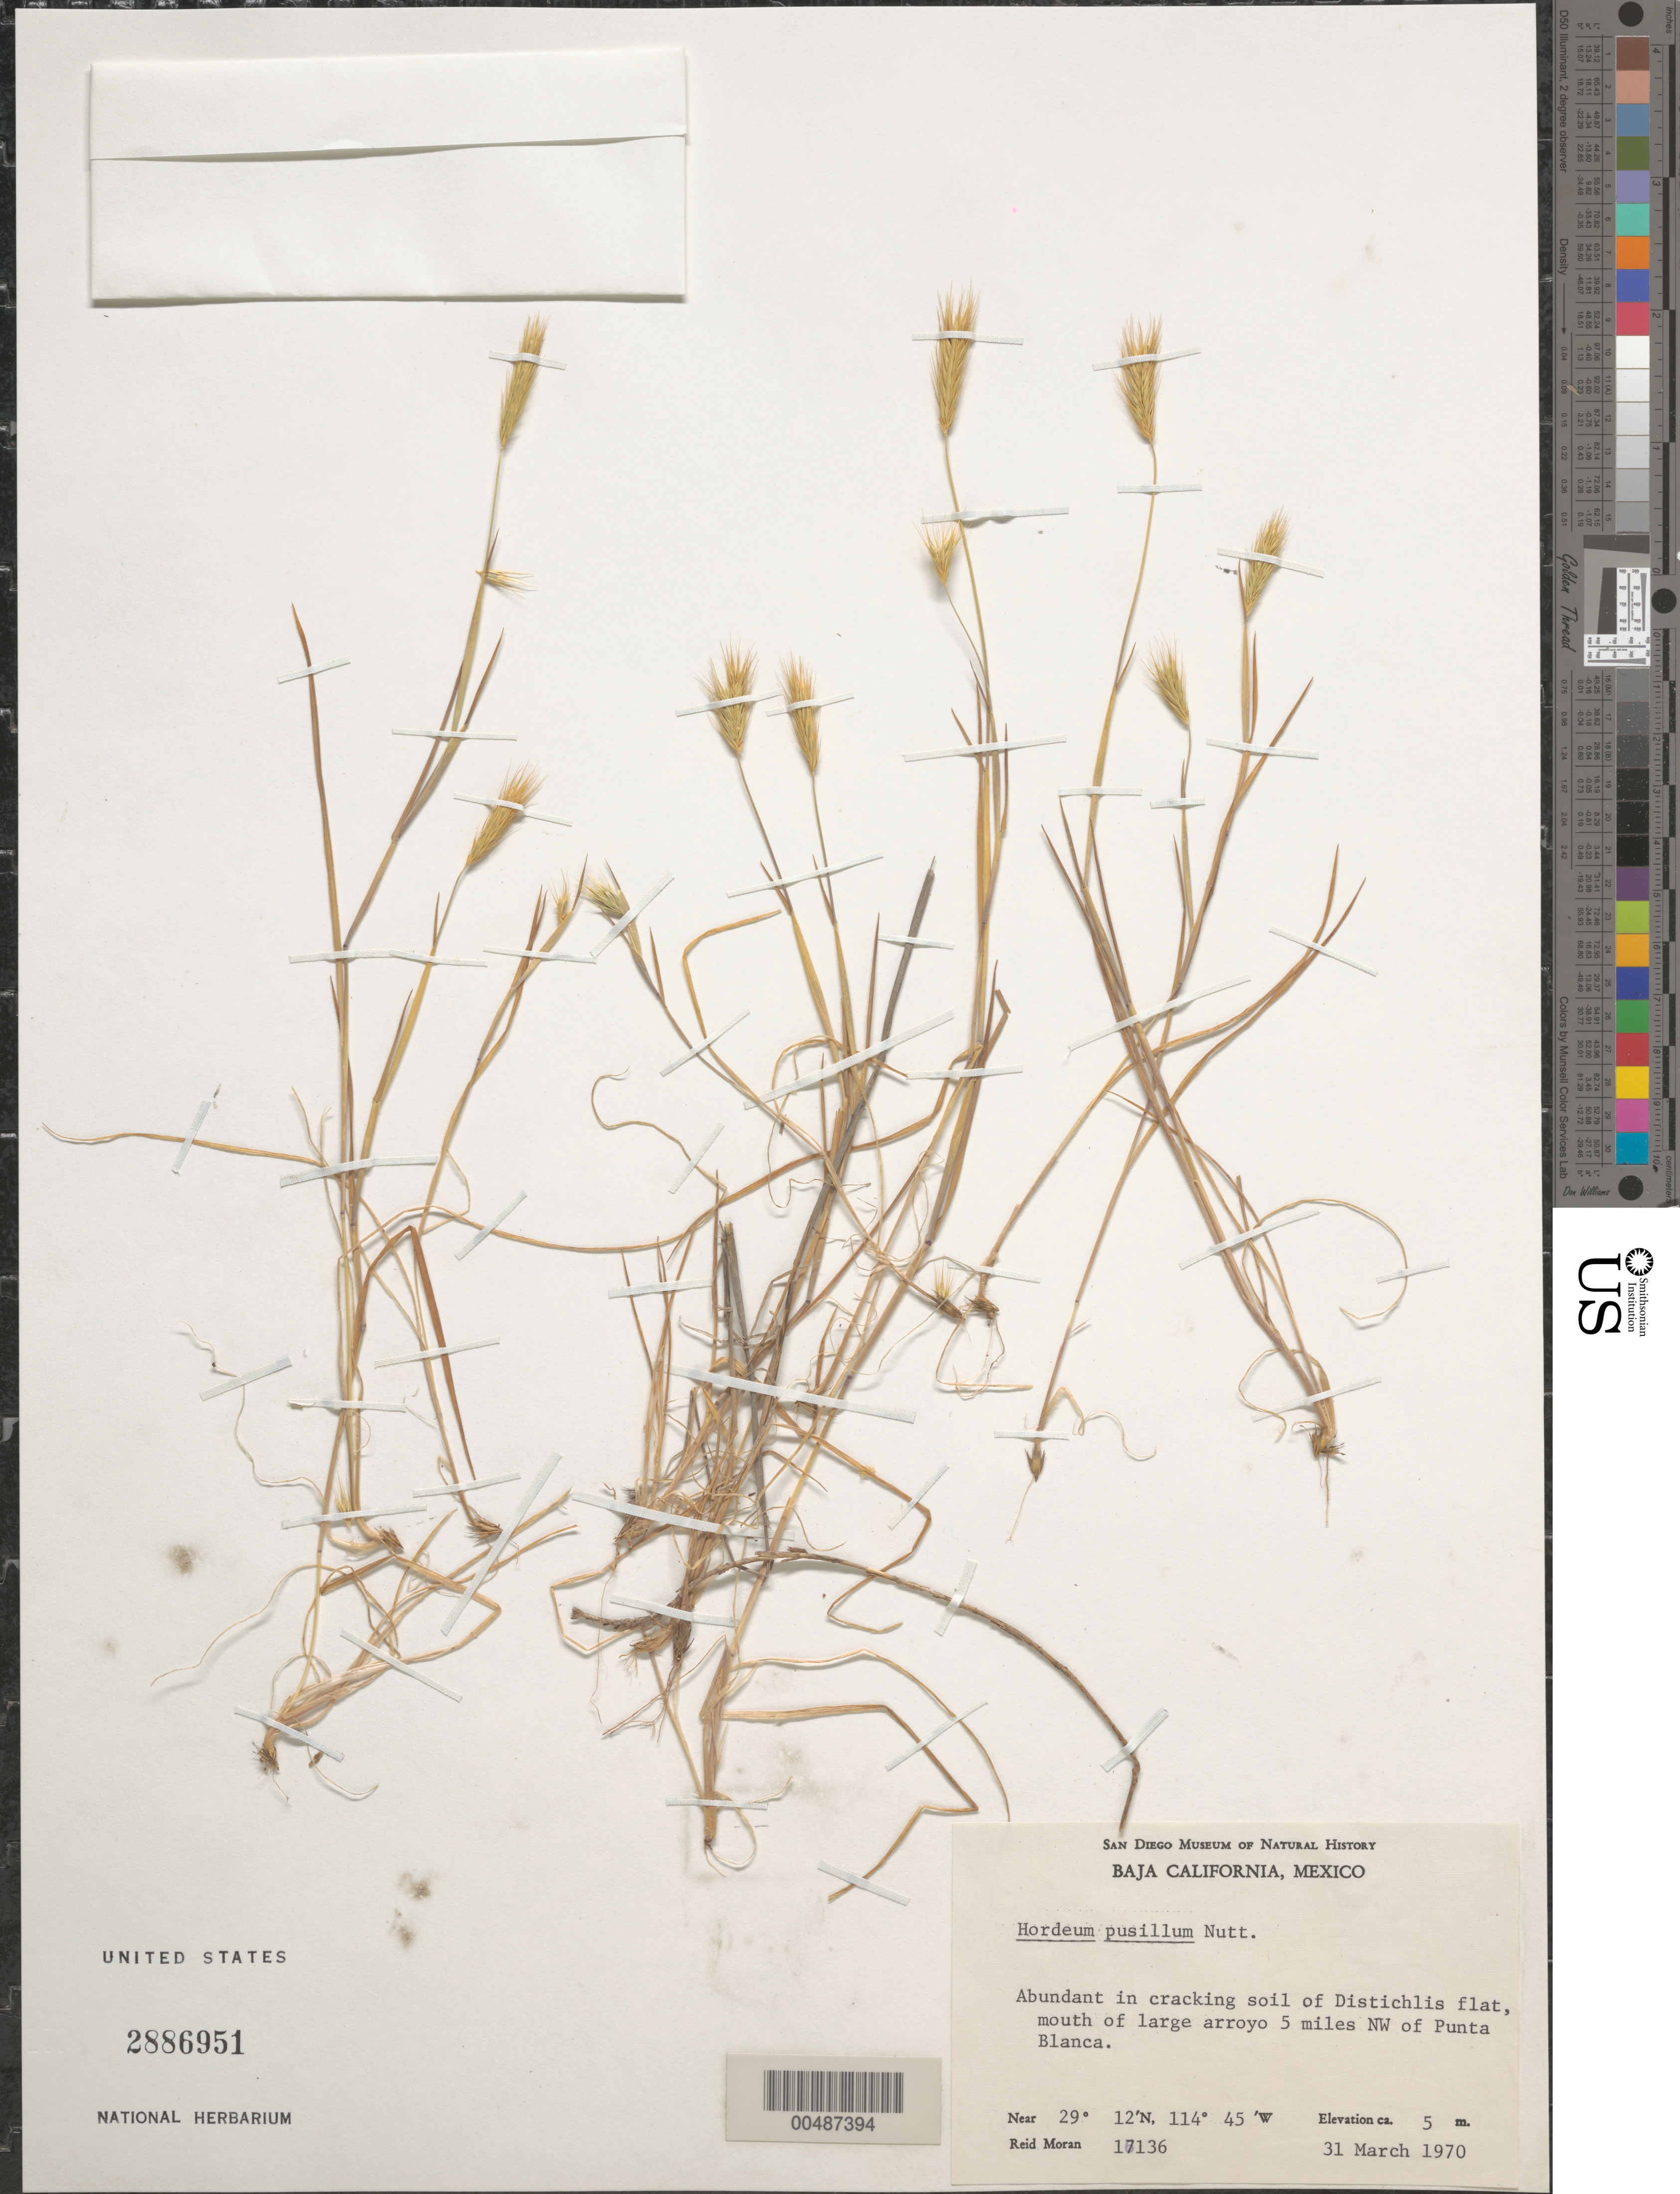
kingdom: Plantae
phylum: Tracheophyta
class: Liliopsida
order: Poales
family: Poaceae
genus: Hordeum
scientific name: Hordeum pusillum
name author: Nutt.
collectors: R. V. Moran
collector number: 17136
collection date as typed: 31 Mar 1970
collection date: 1970-03-31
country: Mexico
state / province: Baja California Norte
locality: Mouth of large arroyo 5 mi NW of Punta Blanca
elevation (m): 5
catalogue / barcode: US 2886951